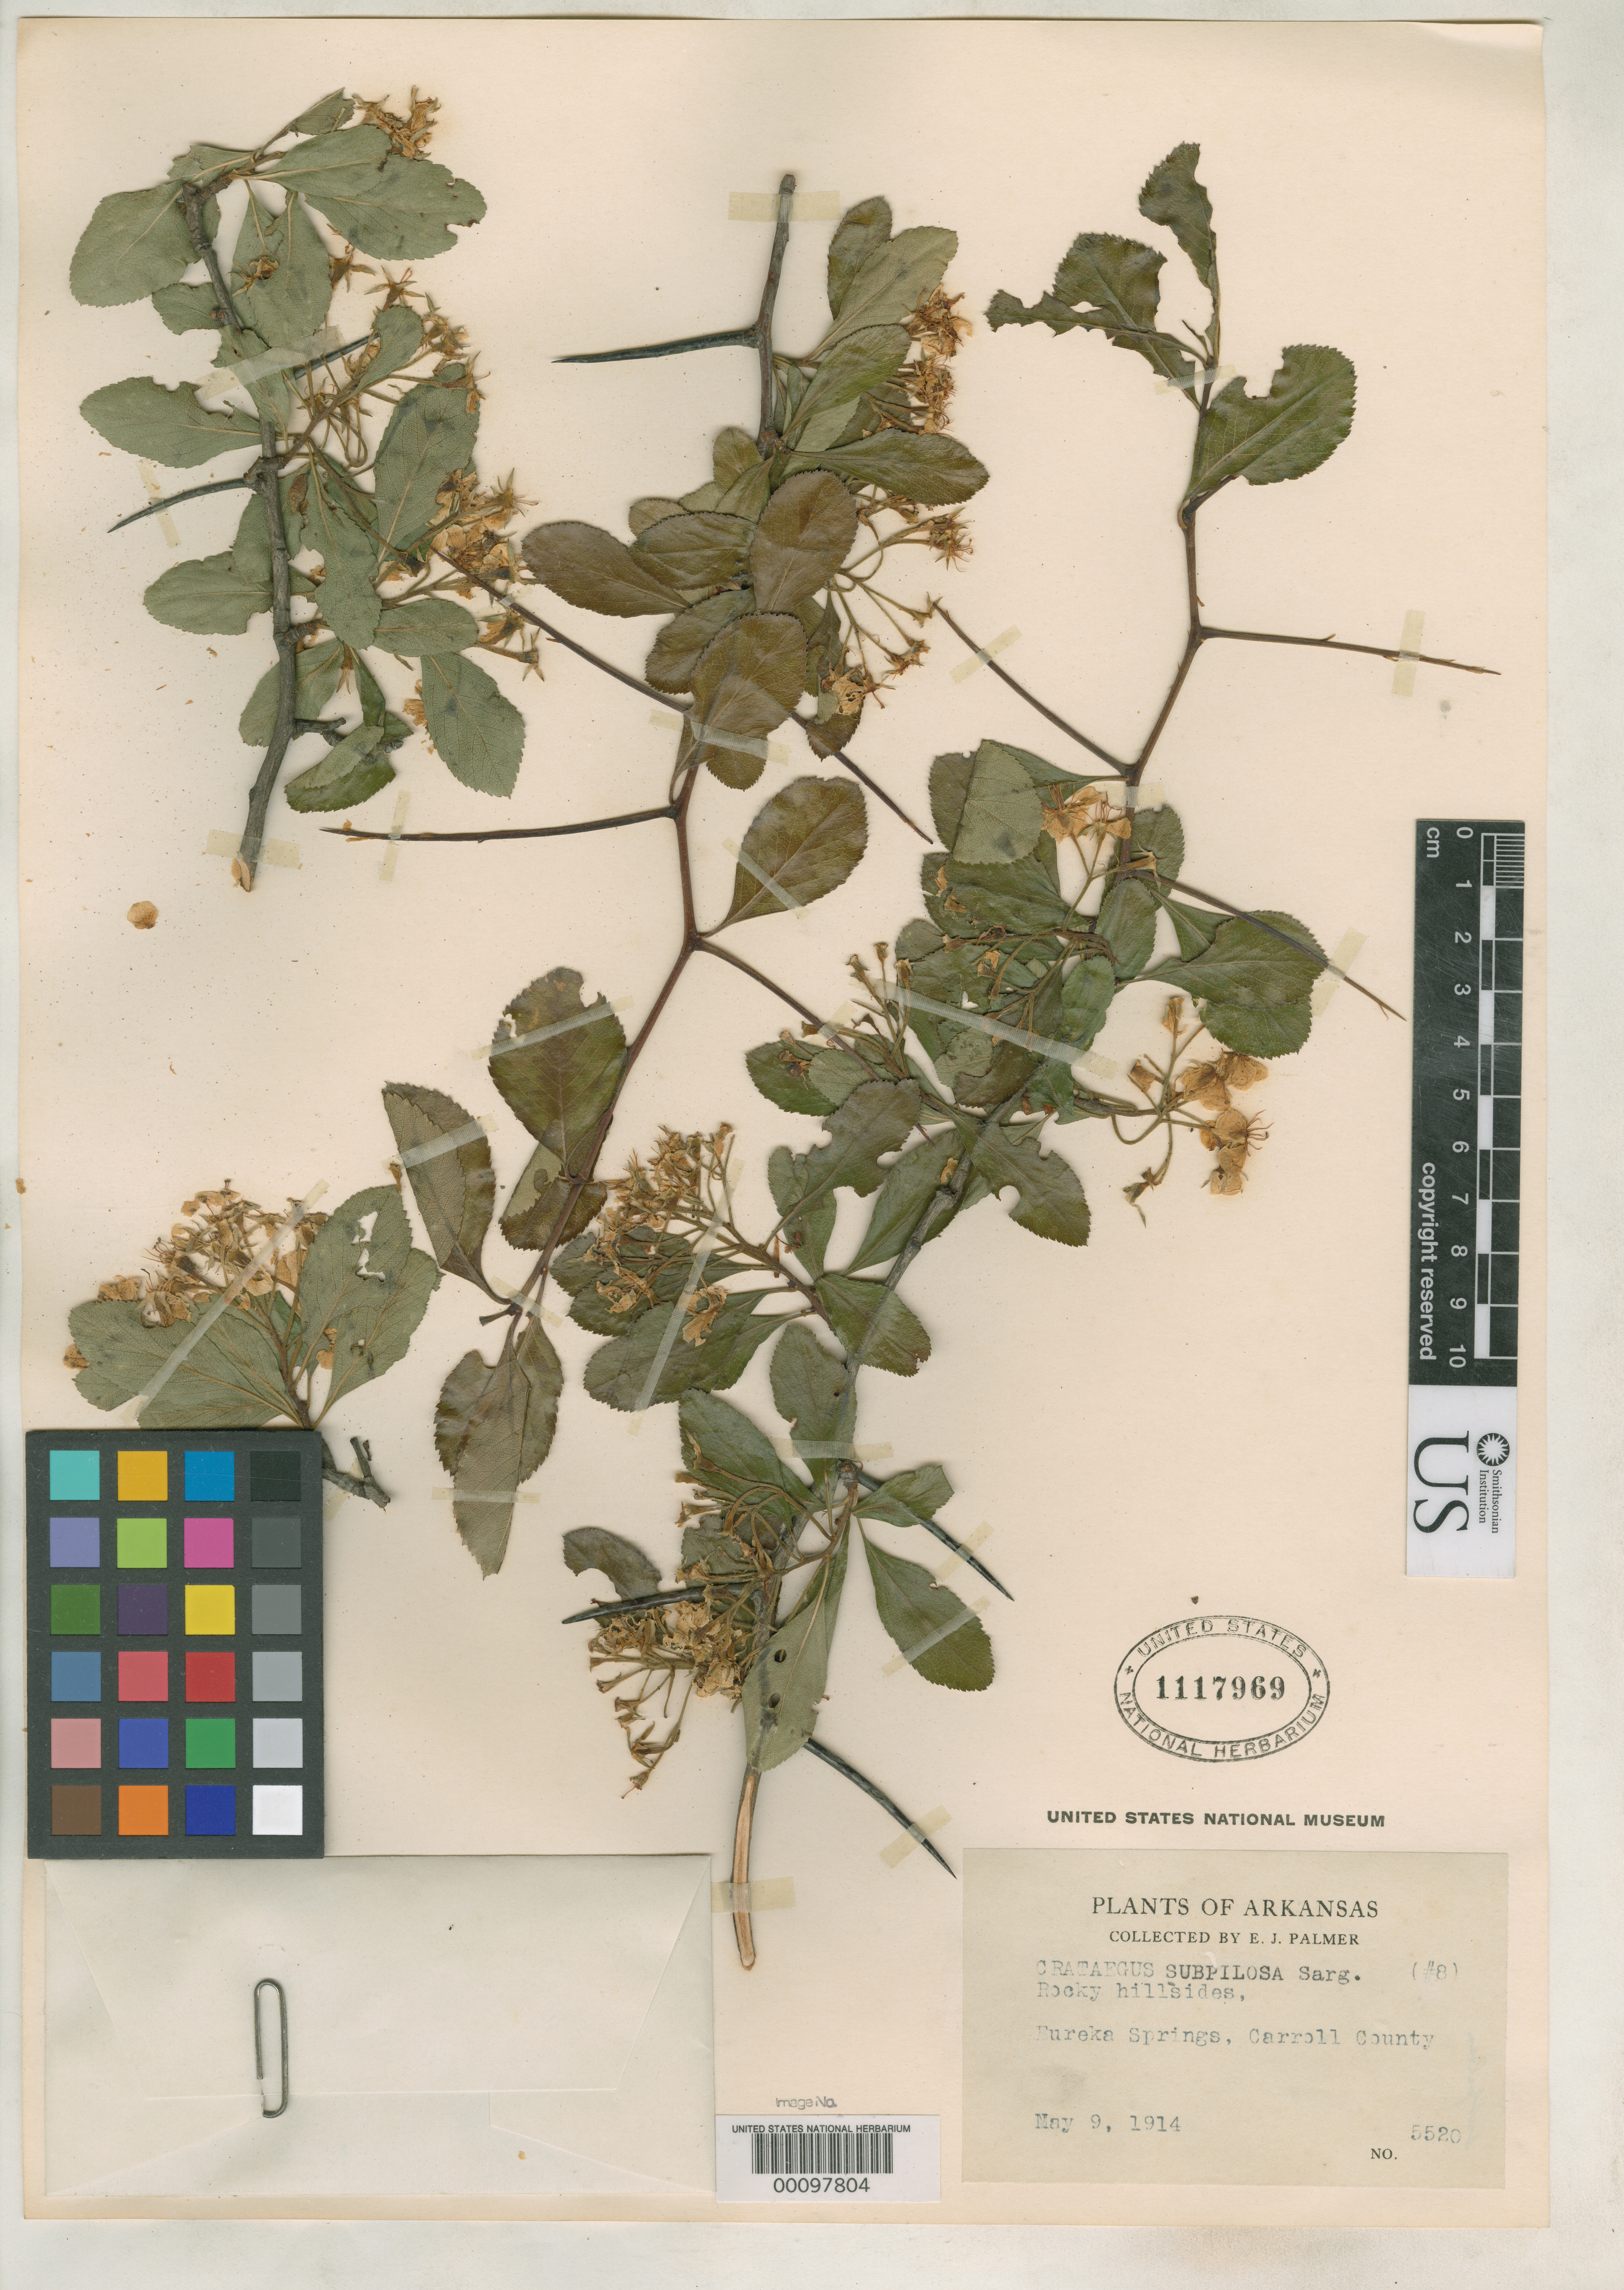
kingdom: Plantae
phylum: Tracheophyta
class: Magnoliopsida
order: Rosales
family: Rosaceae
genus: Crataegus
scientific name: Crataegus subpilosa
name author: Sarg.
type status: Isotype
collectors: E. J. Palmer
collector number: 5520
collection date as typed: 09 May 1914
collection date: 1914-05-09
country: United States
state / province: Arkansas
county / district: Carroll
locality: Near Eureka Springs.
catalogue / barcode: US 1117969